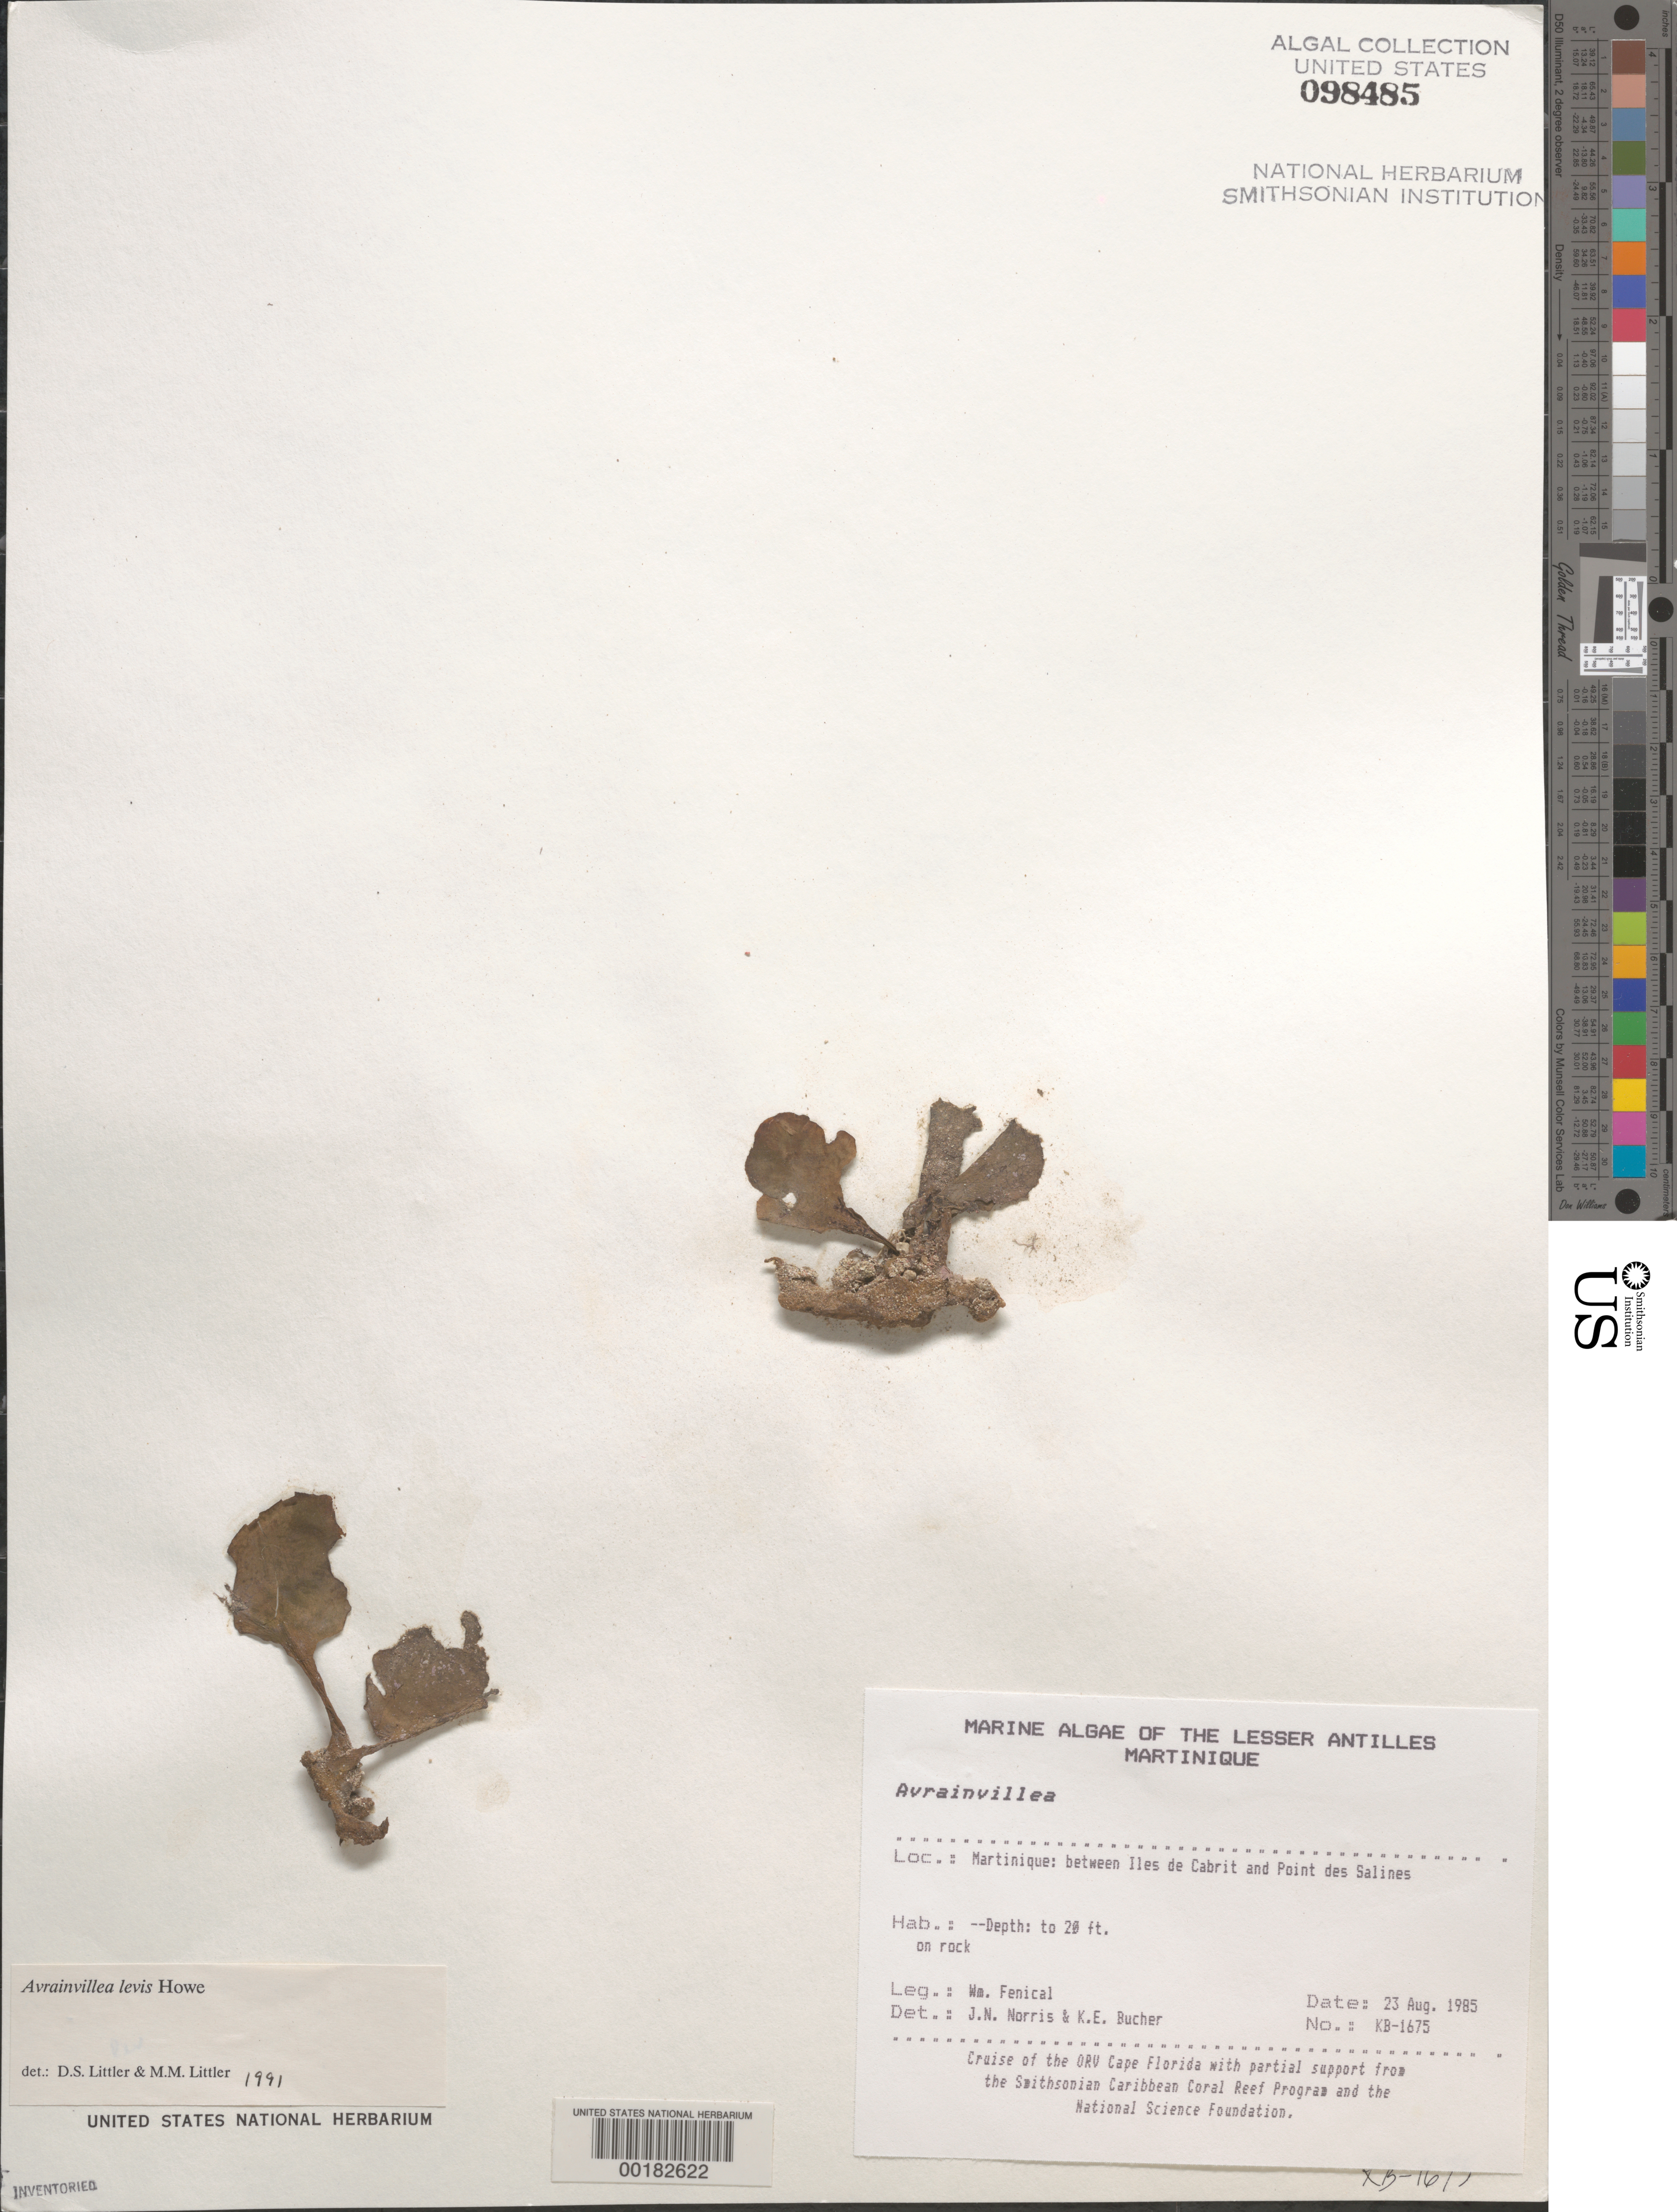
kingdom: Plantae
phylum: Chlorophyta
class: Ulvophyceae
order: Bryopsidales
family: Dichotomosiphonaceae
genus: Avrainvillea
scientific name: Avrainvillea levis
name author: M. Howe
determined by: Littler, D. S.; Littler, M. M.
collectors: W. Fenical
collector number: Kb-1675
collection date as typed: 23 Aug 1985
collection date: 1985-08-23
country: Martinique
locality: Between Iles de Cabrit and Pointe de Salines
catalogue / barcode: US 98485